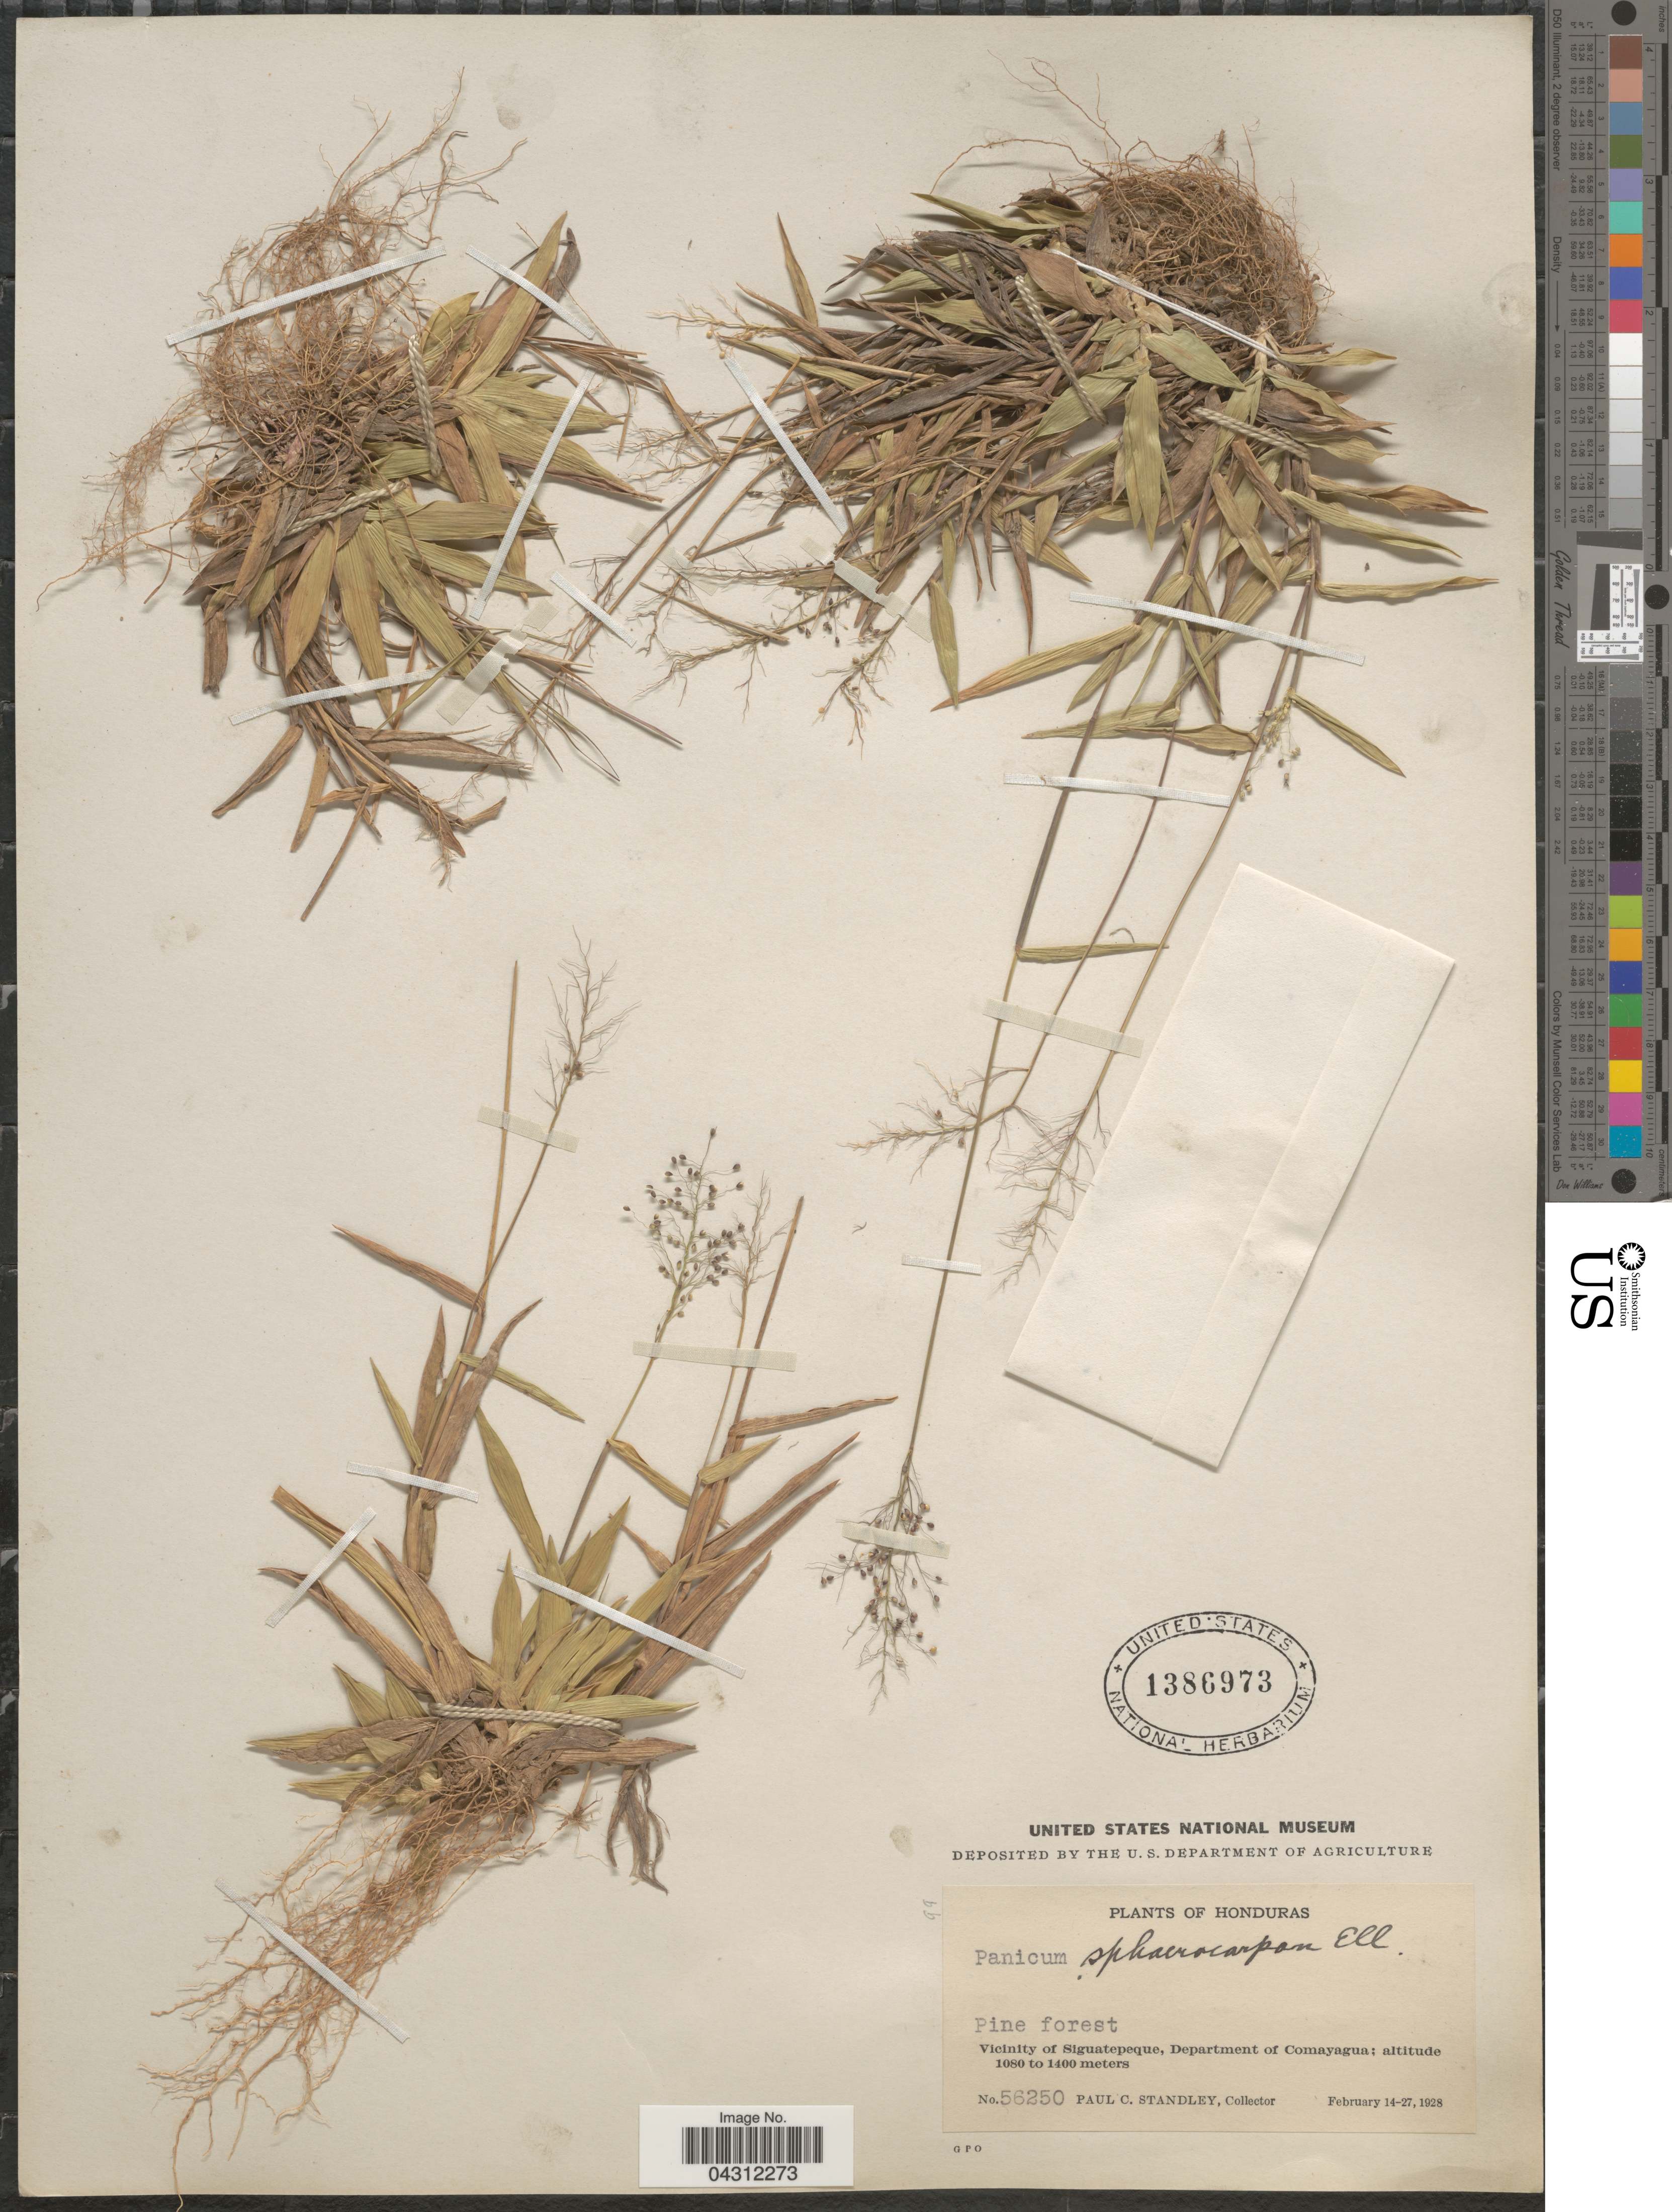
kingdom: Plantae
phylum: Tracheophyta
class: Liliopsida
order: Poales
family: Poaceae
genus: Dichanthelium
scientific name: Dichanthelium sphaerocarpon var. sphaerocarpon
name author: (Elliott) Gould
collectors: P. C. Standley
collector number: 56250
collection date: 1928-02-14/1928-02-27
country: Honduras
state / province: Comayagua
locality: Vicinity of Siguatepeque, Department of Comayagua.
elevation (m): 1080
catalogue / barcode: US 1386973